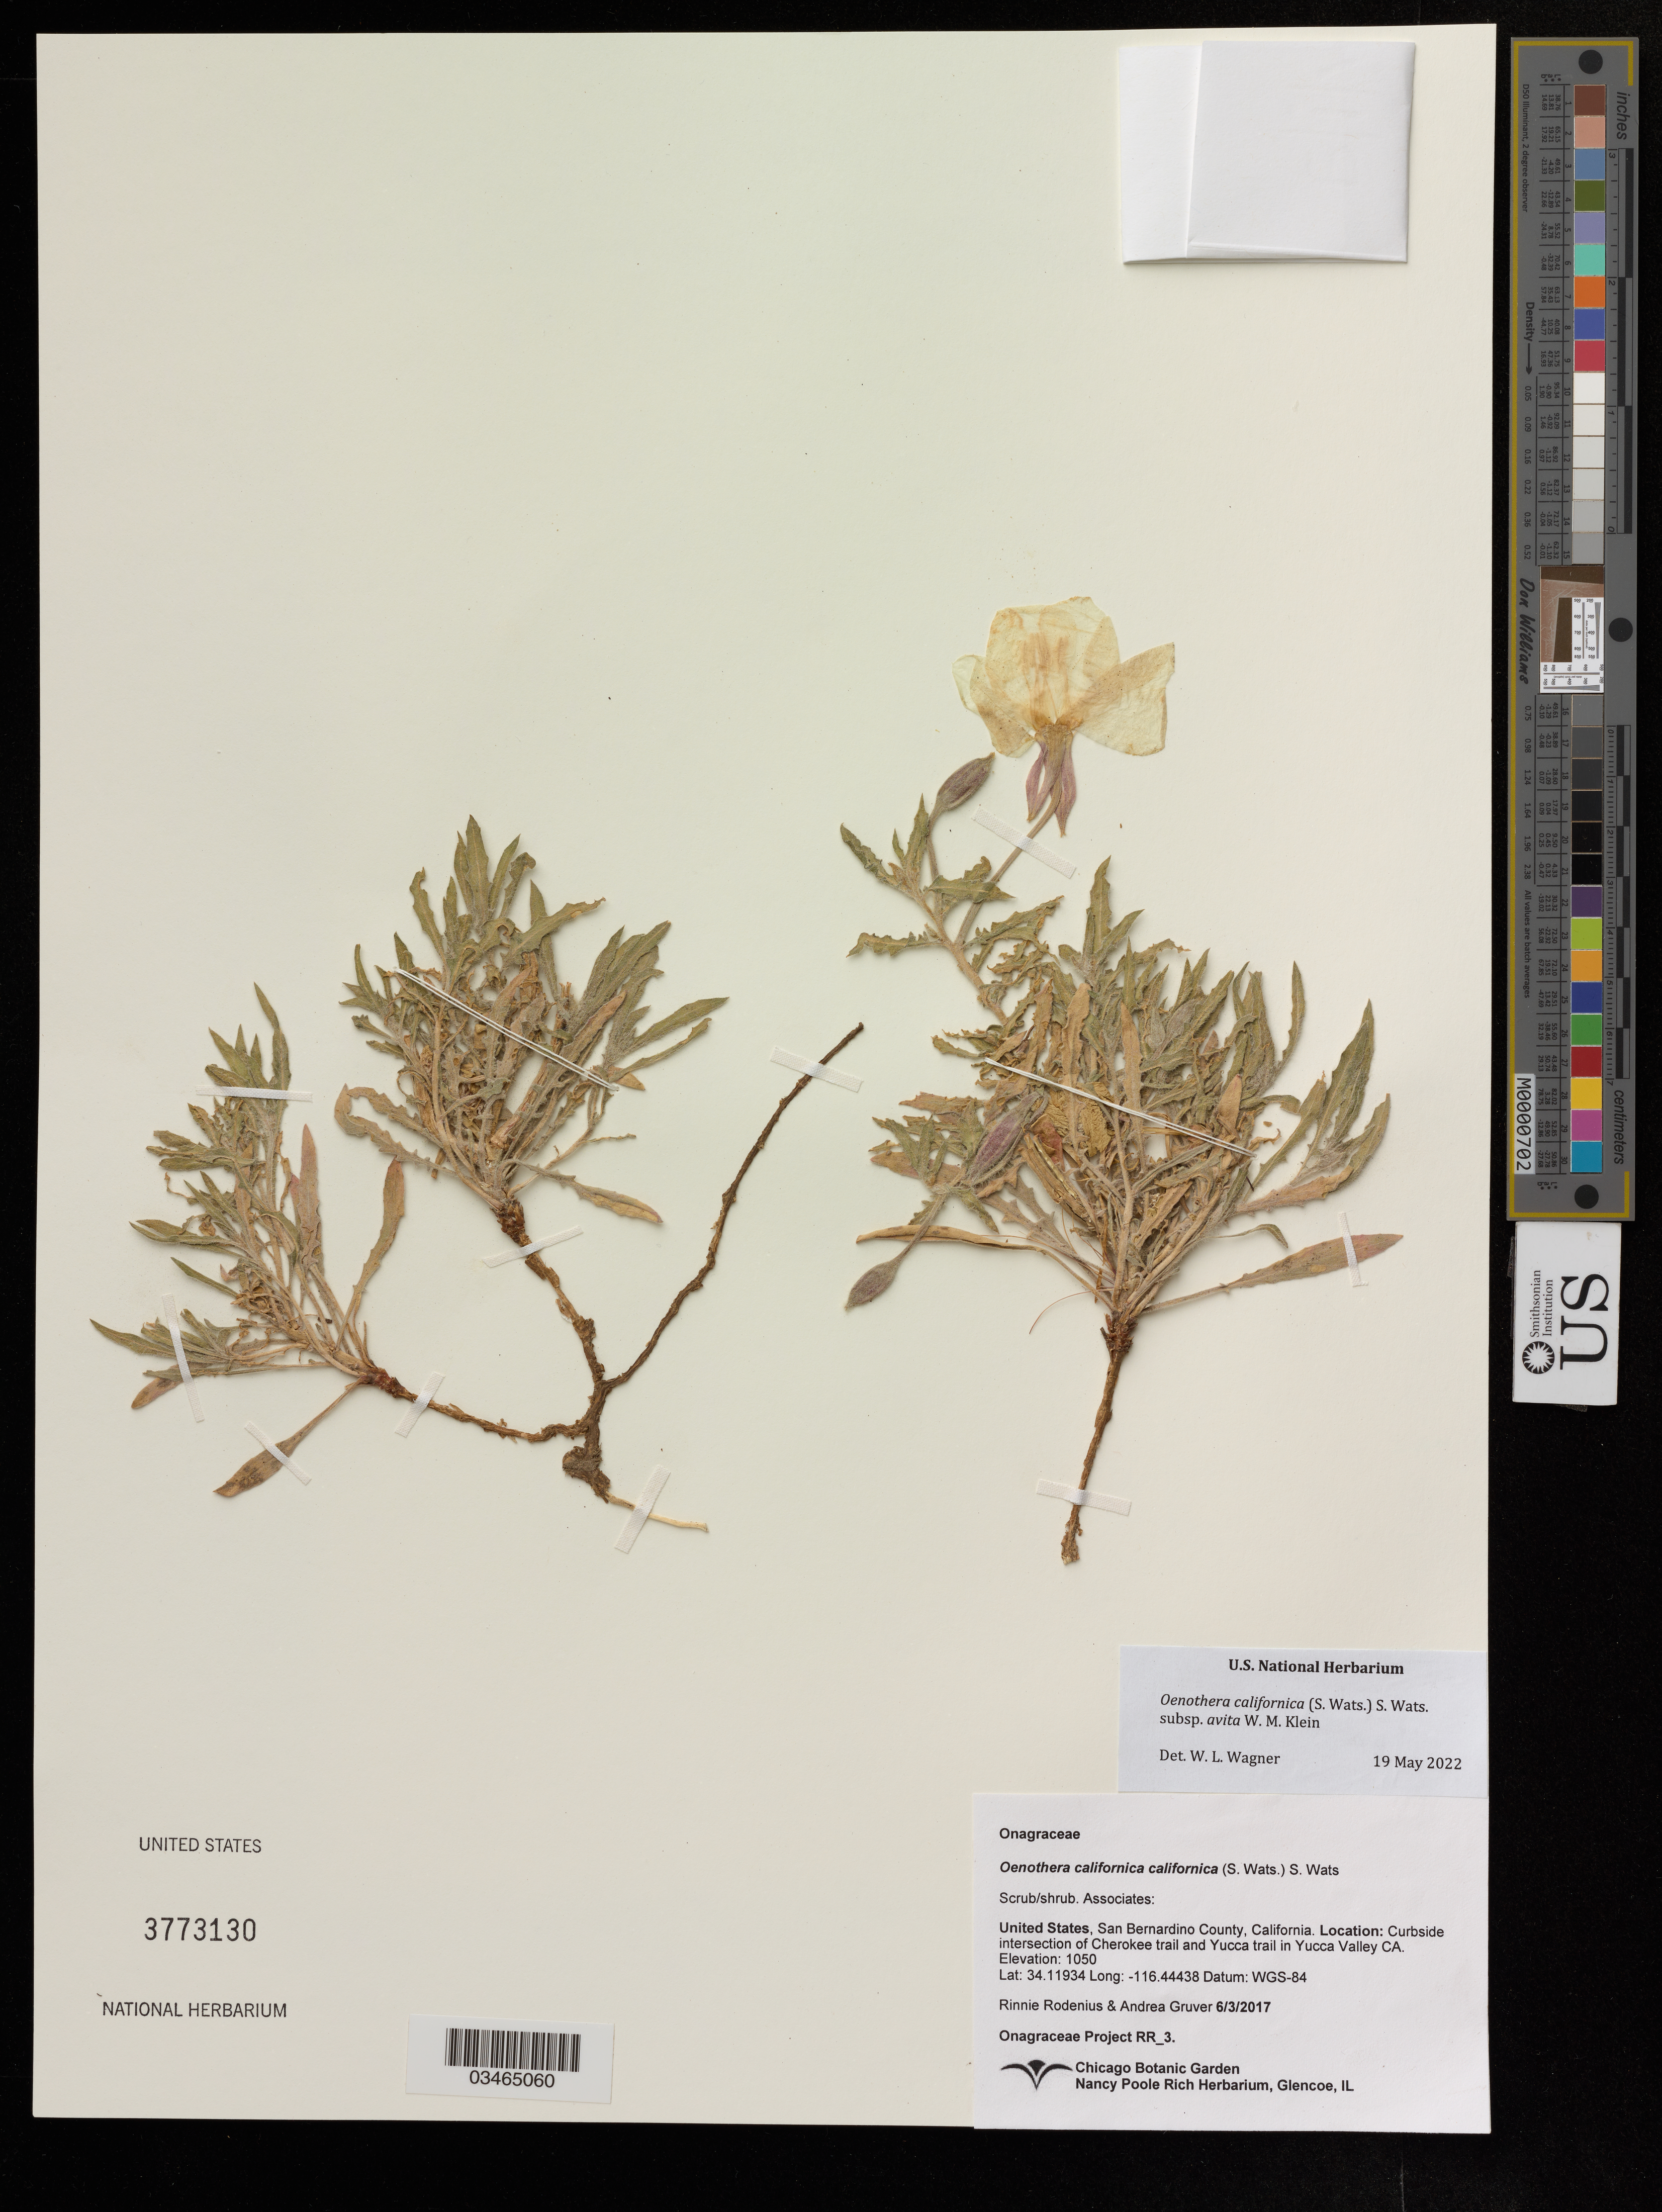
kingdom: Plantae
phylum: Tracheophyta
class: Magnoliopsida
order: Myrtales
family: Onagraceae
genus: Oenothera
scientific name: Oenothera avita subsp. californica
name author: (S. Watson) W.L. Wagner & Gandhi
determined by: Wagner, W. L., (BOT), Smithsonian Institution - National Museum of Natural History (UNITED STATES)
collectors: R. Rodenius & A. Gruver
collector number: RR_3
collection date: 2017-03-06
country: United States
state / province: California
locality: San Bernardino County, Curbside intersection of Cherokee trail and Yucca trail in Yuccca valley CA.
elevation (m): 1050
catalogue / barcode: US 3773130